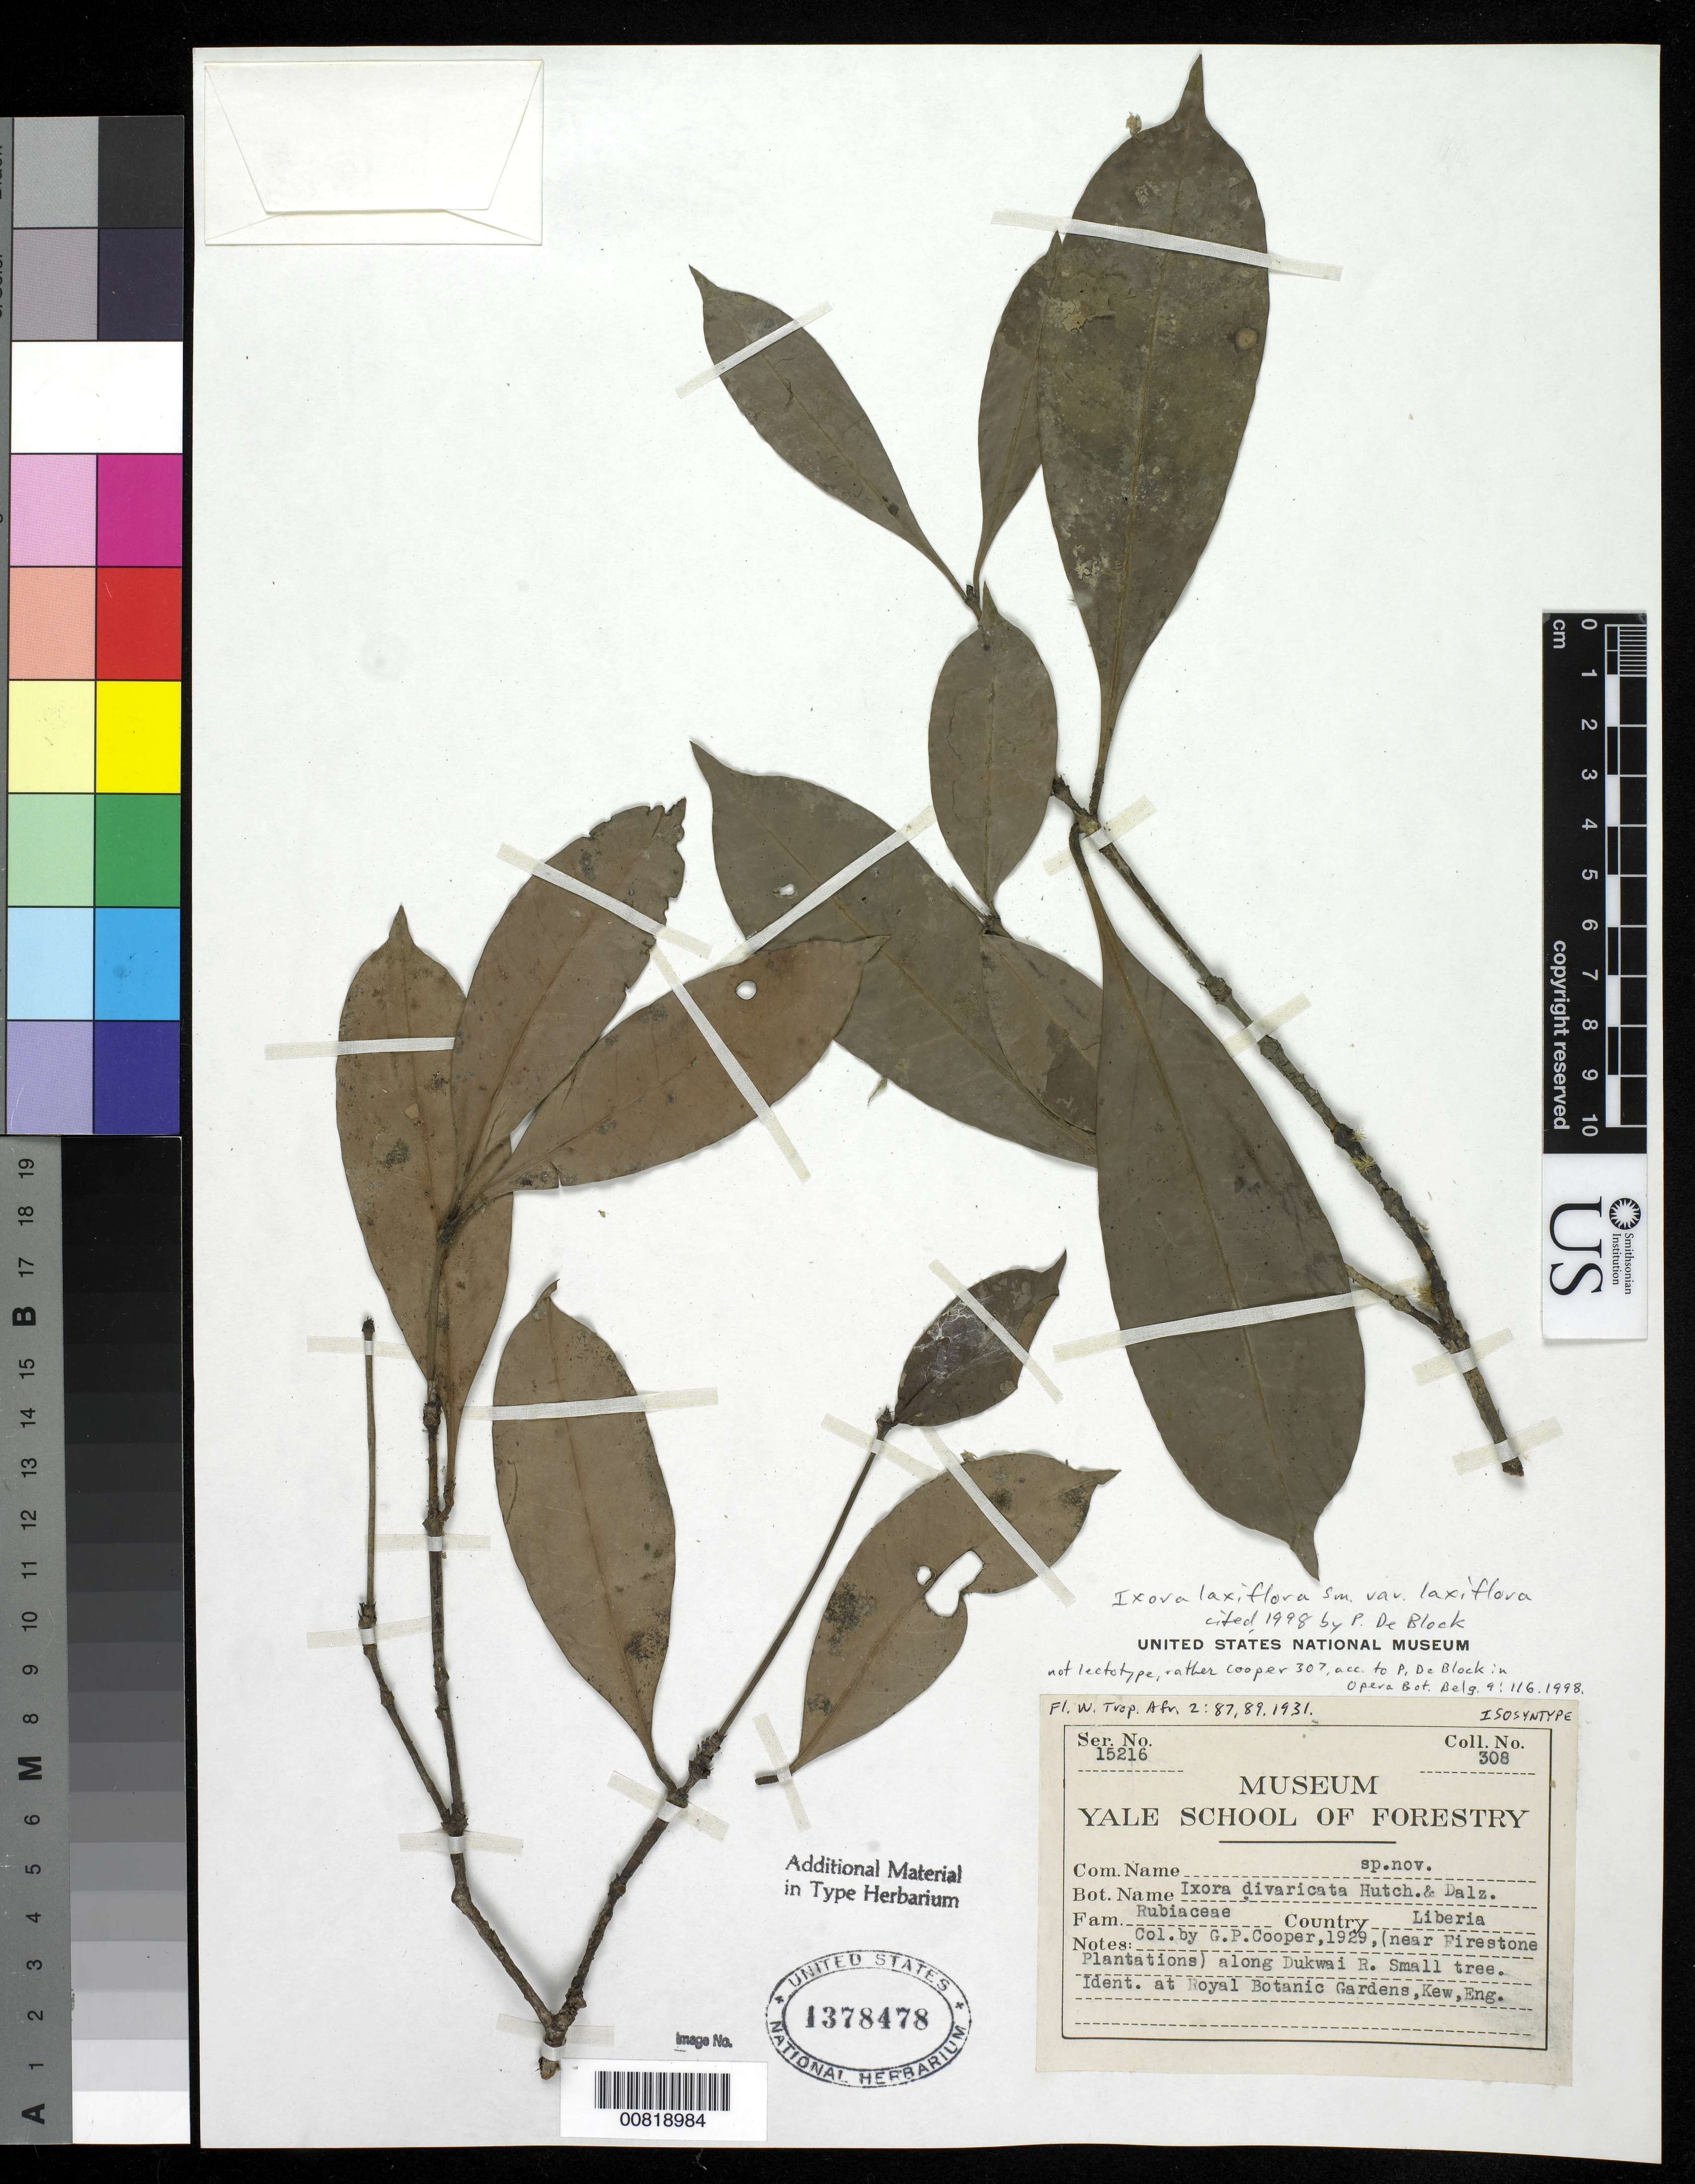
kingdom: Plantae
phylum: Tracheophyta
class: Magnoliopsida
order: Gentianales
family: Rubiaceae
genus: Ixora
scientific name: Ixora divaricata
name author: Hutch. & Dalziel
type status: Syntype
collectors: G. Cooper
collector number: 308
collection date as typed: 1929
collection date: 1929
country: Liberia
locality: Near Firestone Plantations along Dukwai R.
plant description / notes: Lectotype is Cooper 307 as designated by P. de Block, Opera Bot. 9: 116 (1998).; Currently accepted name as cited by de Block (1998).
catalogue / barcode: US 1378478